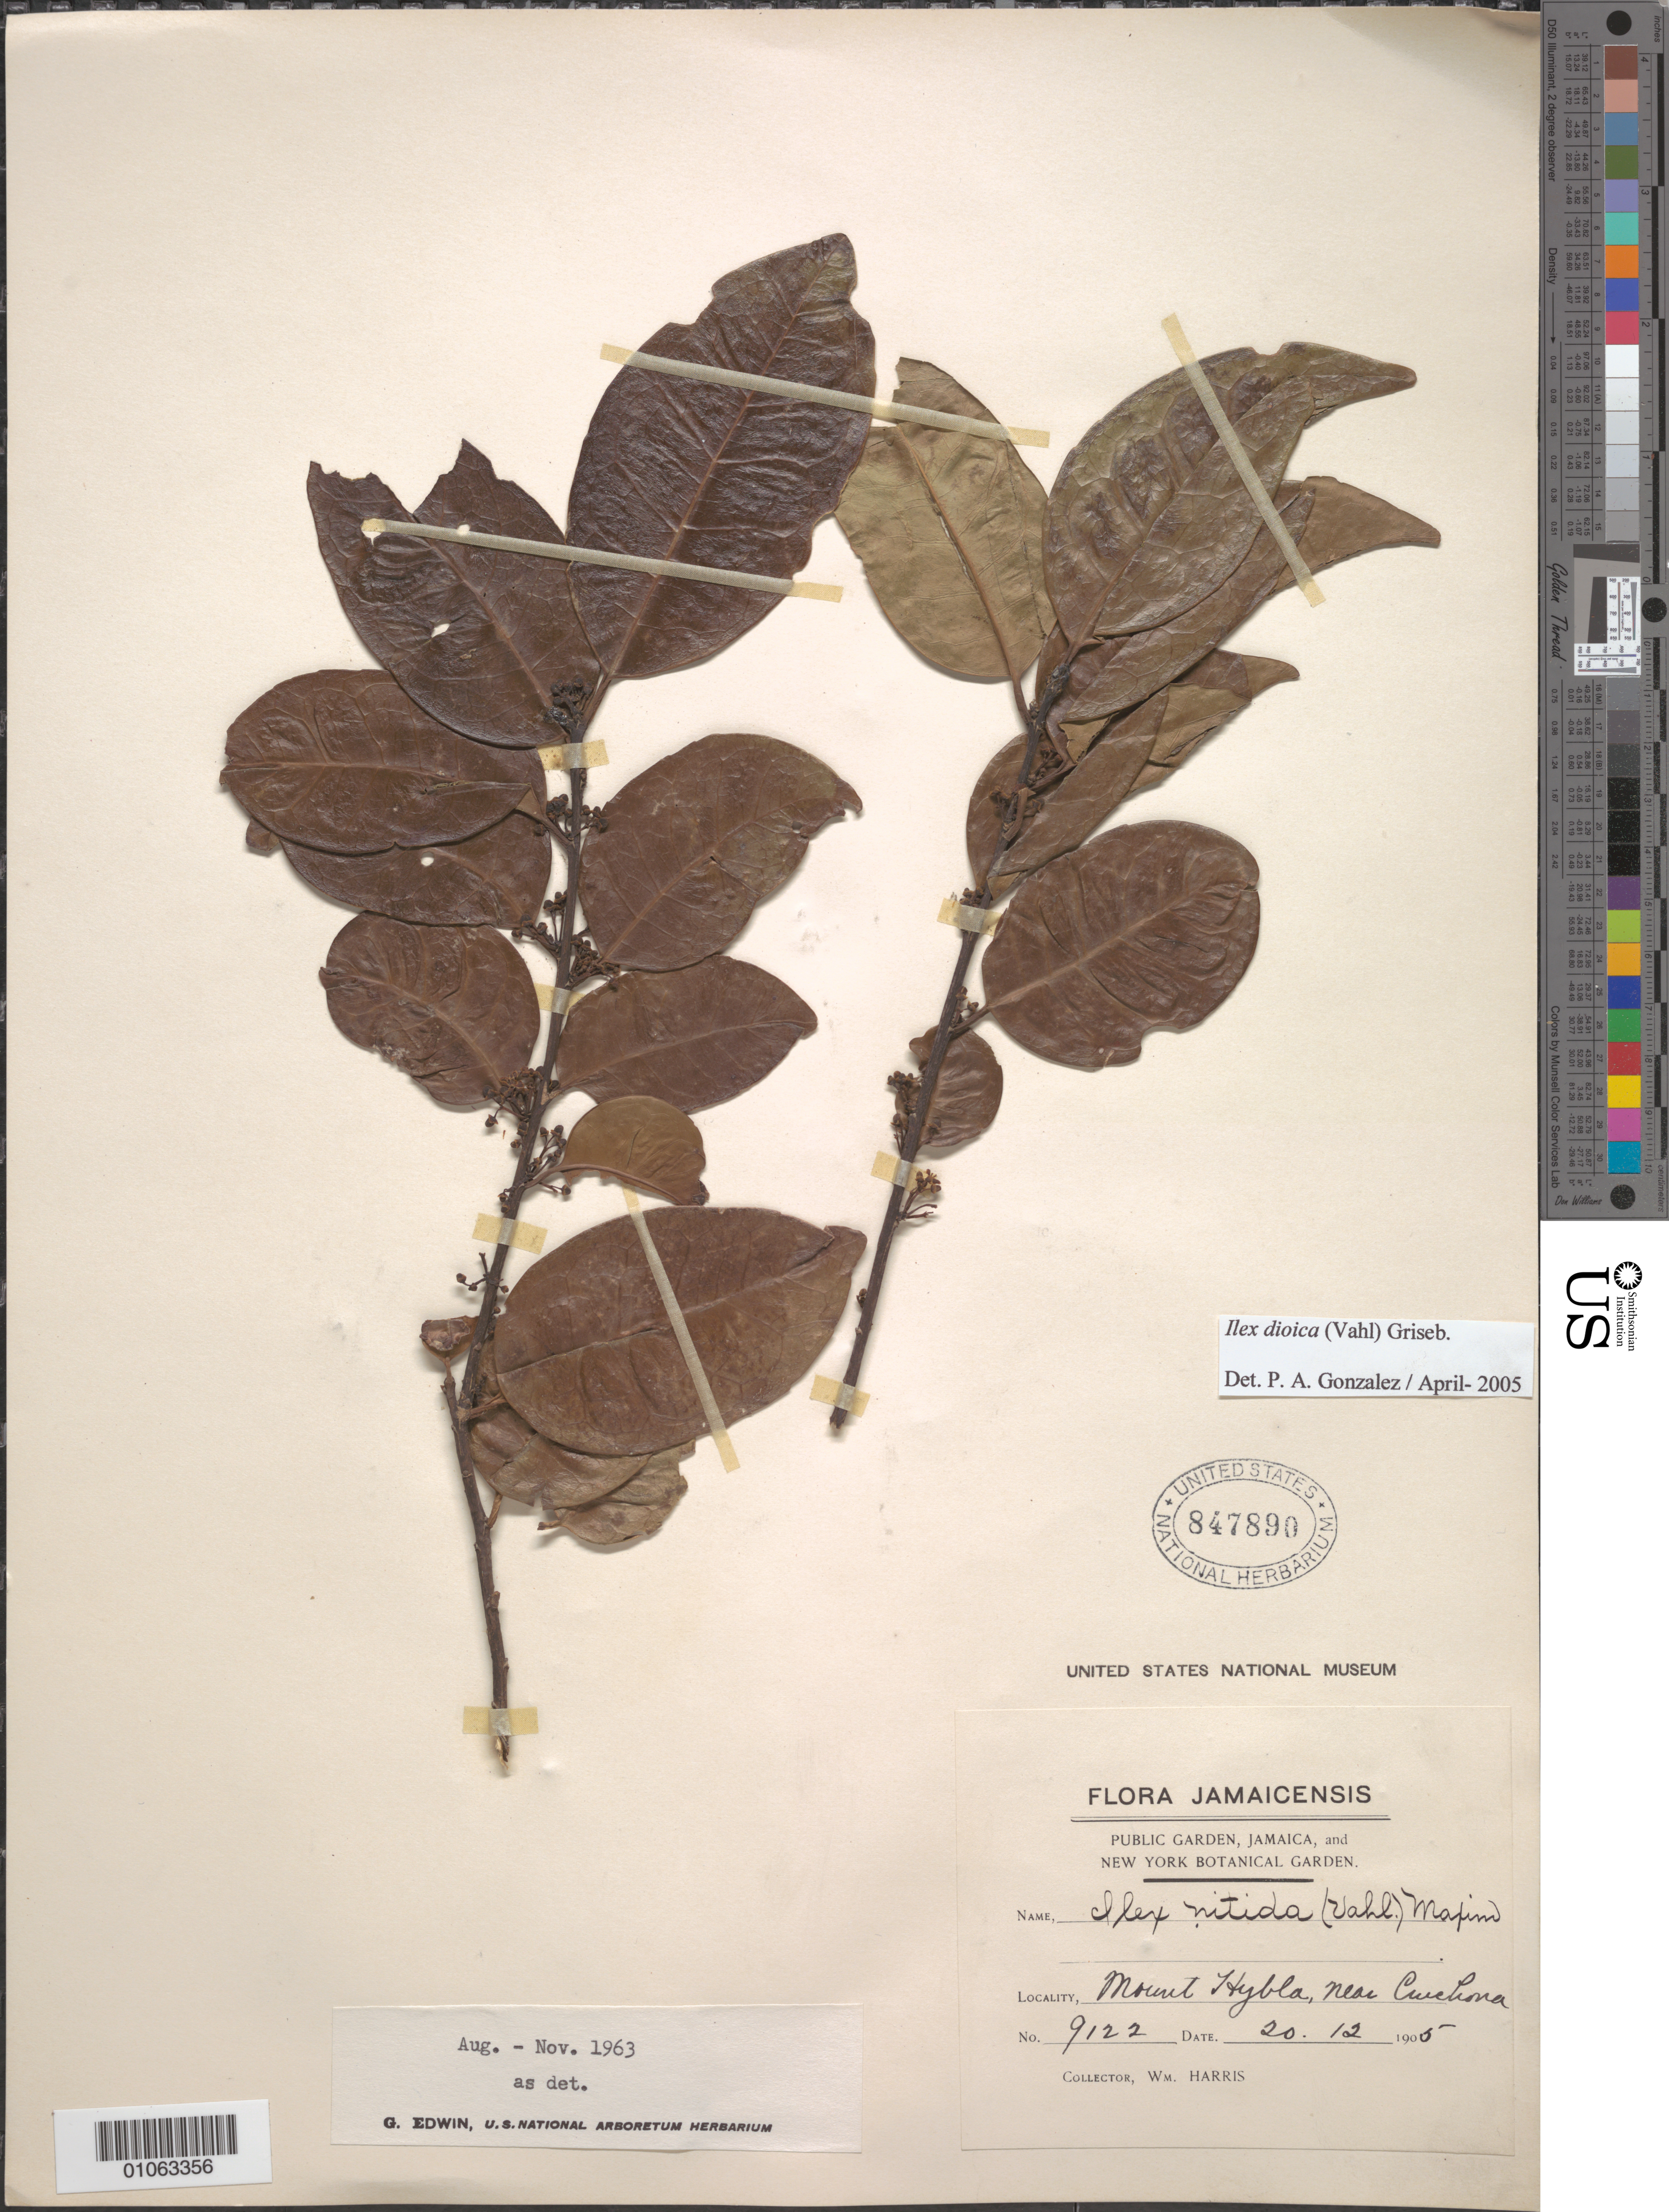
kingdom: Plantae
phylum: Tracheophyta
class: Magnoliopsida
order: Aquifoliales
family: Aquifoliaceae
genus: Ilex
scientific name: Ilex dioica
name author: (Vahl) Griseb.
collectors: W. Harris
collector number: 9122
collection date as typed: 20 Dec 1905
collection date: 1905-12-20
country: Jamaica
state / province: St. George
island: Jamaica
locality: Mount Hybla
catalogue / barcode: US 847890